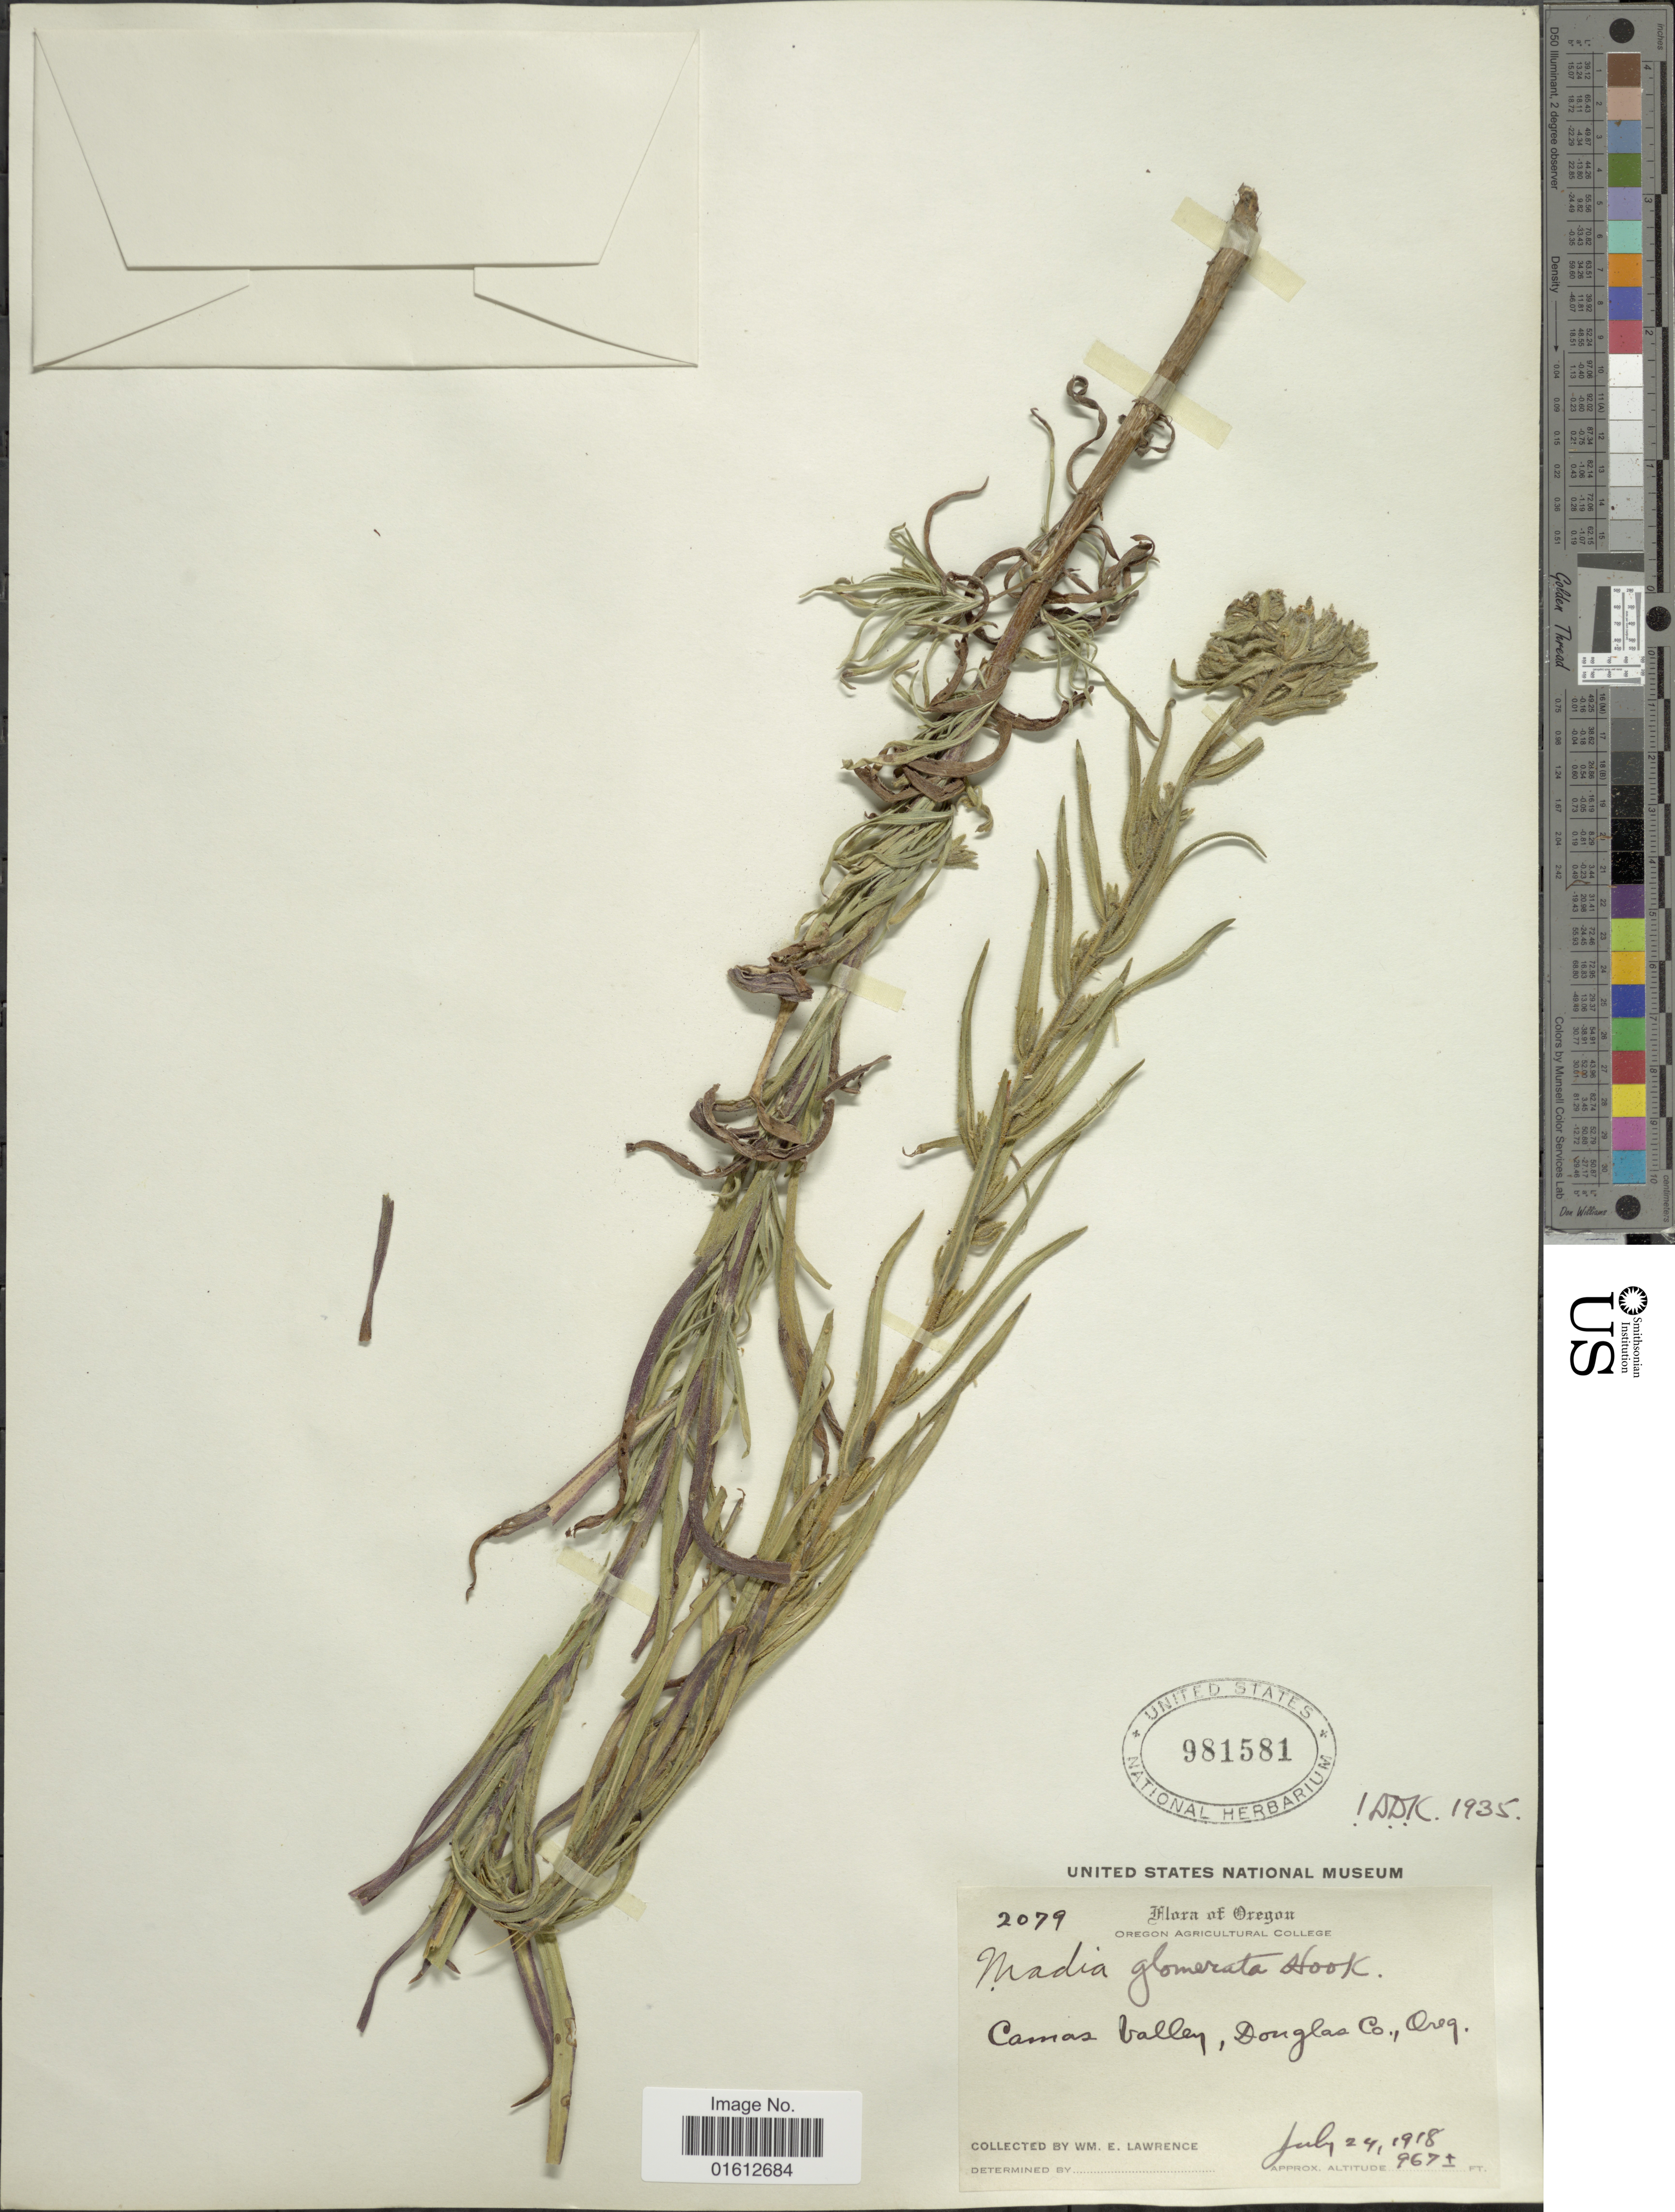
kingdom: Plantae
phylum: Tracheophyta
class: Magnoliopsida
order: Asterales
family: Asteraceae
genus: Madia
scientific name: Madia glomerata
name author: Hook.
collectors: W. Lawrence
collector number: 2079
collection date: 1918-07-24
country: United States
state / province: Oregon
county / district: Douglas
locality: Camas Valley, Douglas Co.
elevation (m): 295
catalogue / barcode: US 981581